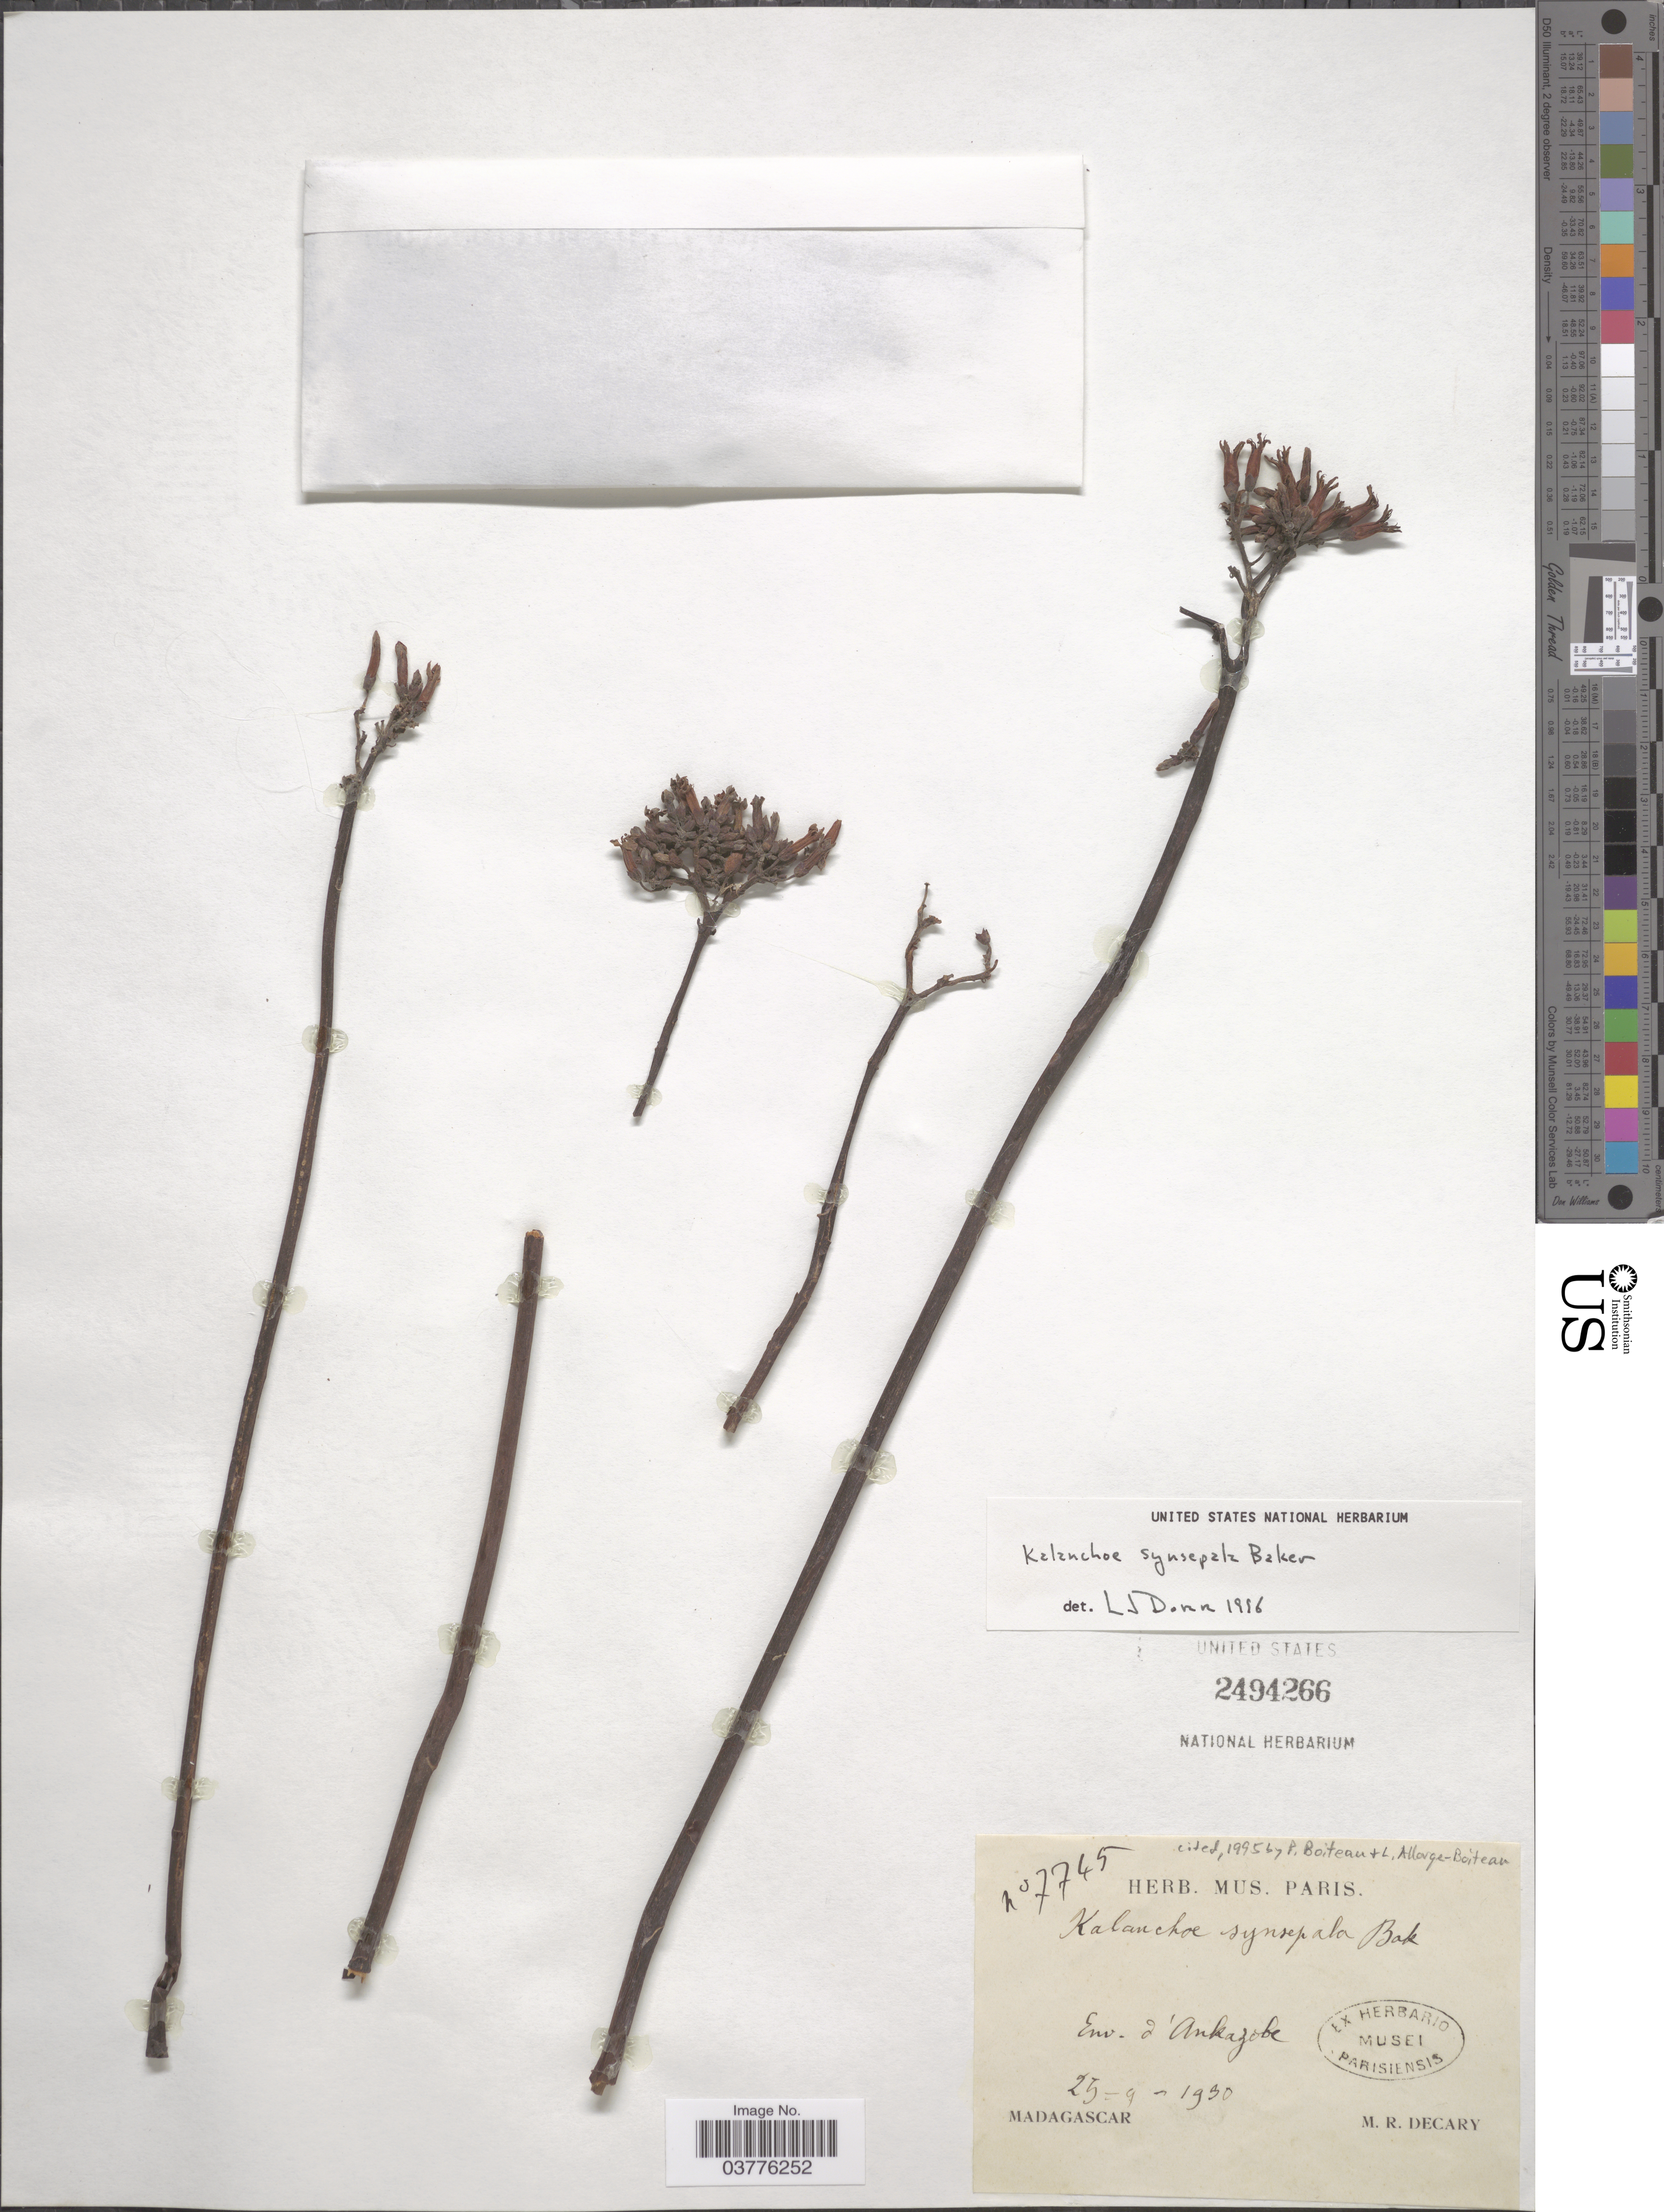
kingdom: Plantae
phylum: Tracheophyta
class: Magnoliopsida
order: Saxifragales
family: Crassulaceae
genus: Kalanchoe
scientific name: Kalanchoe synsepala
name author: Baker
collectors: R. Decary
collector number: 7745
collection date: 1930-09-25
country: Madagascar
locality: Env. d'Ankazobe.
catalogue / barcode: US 2494266